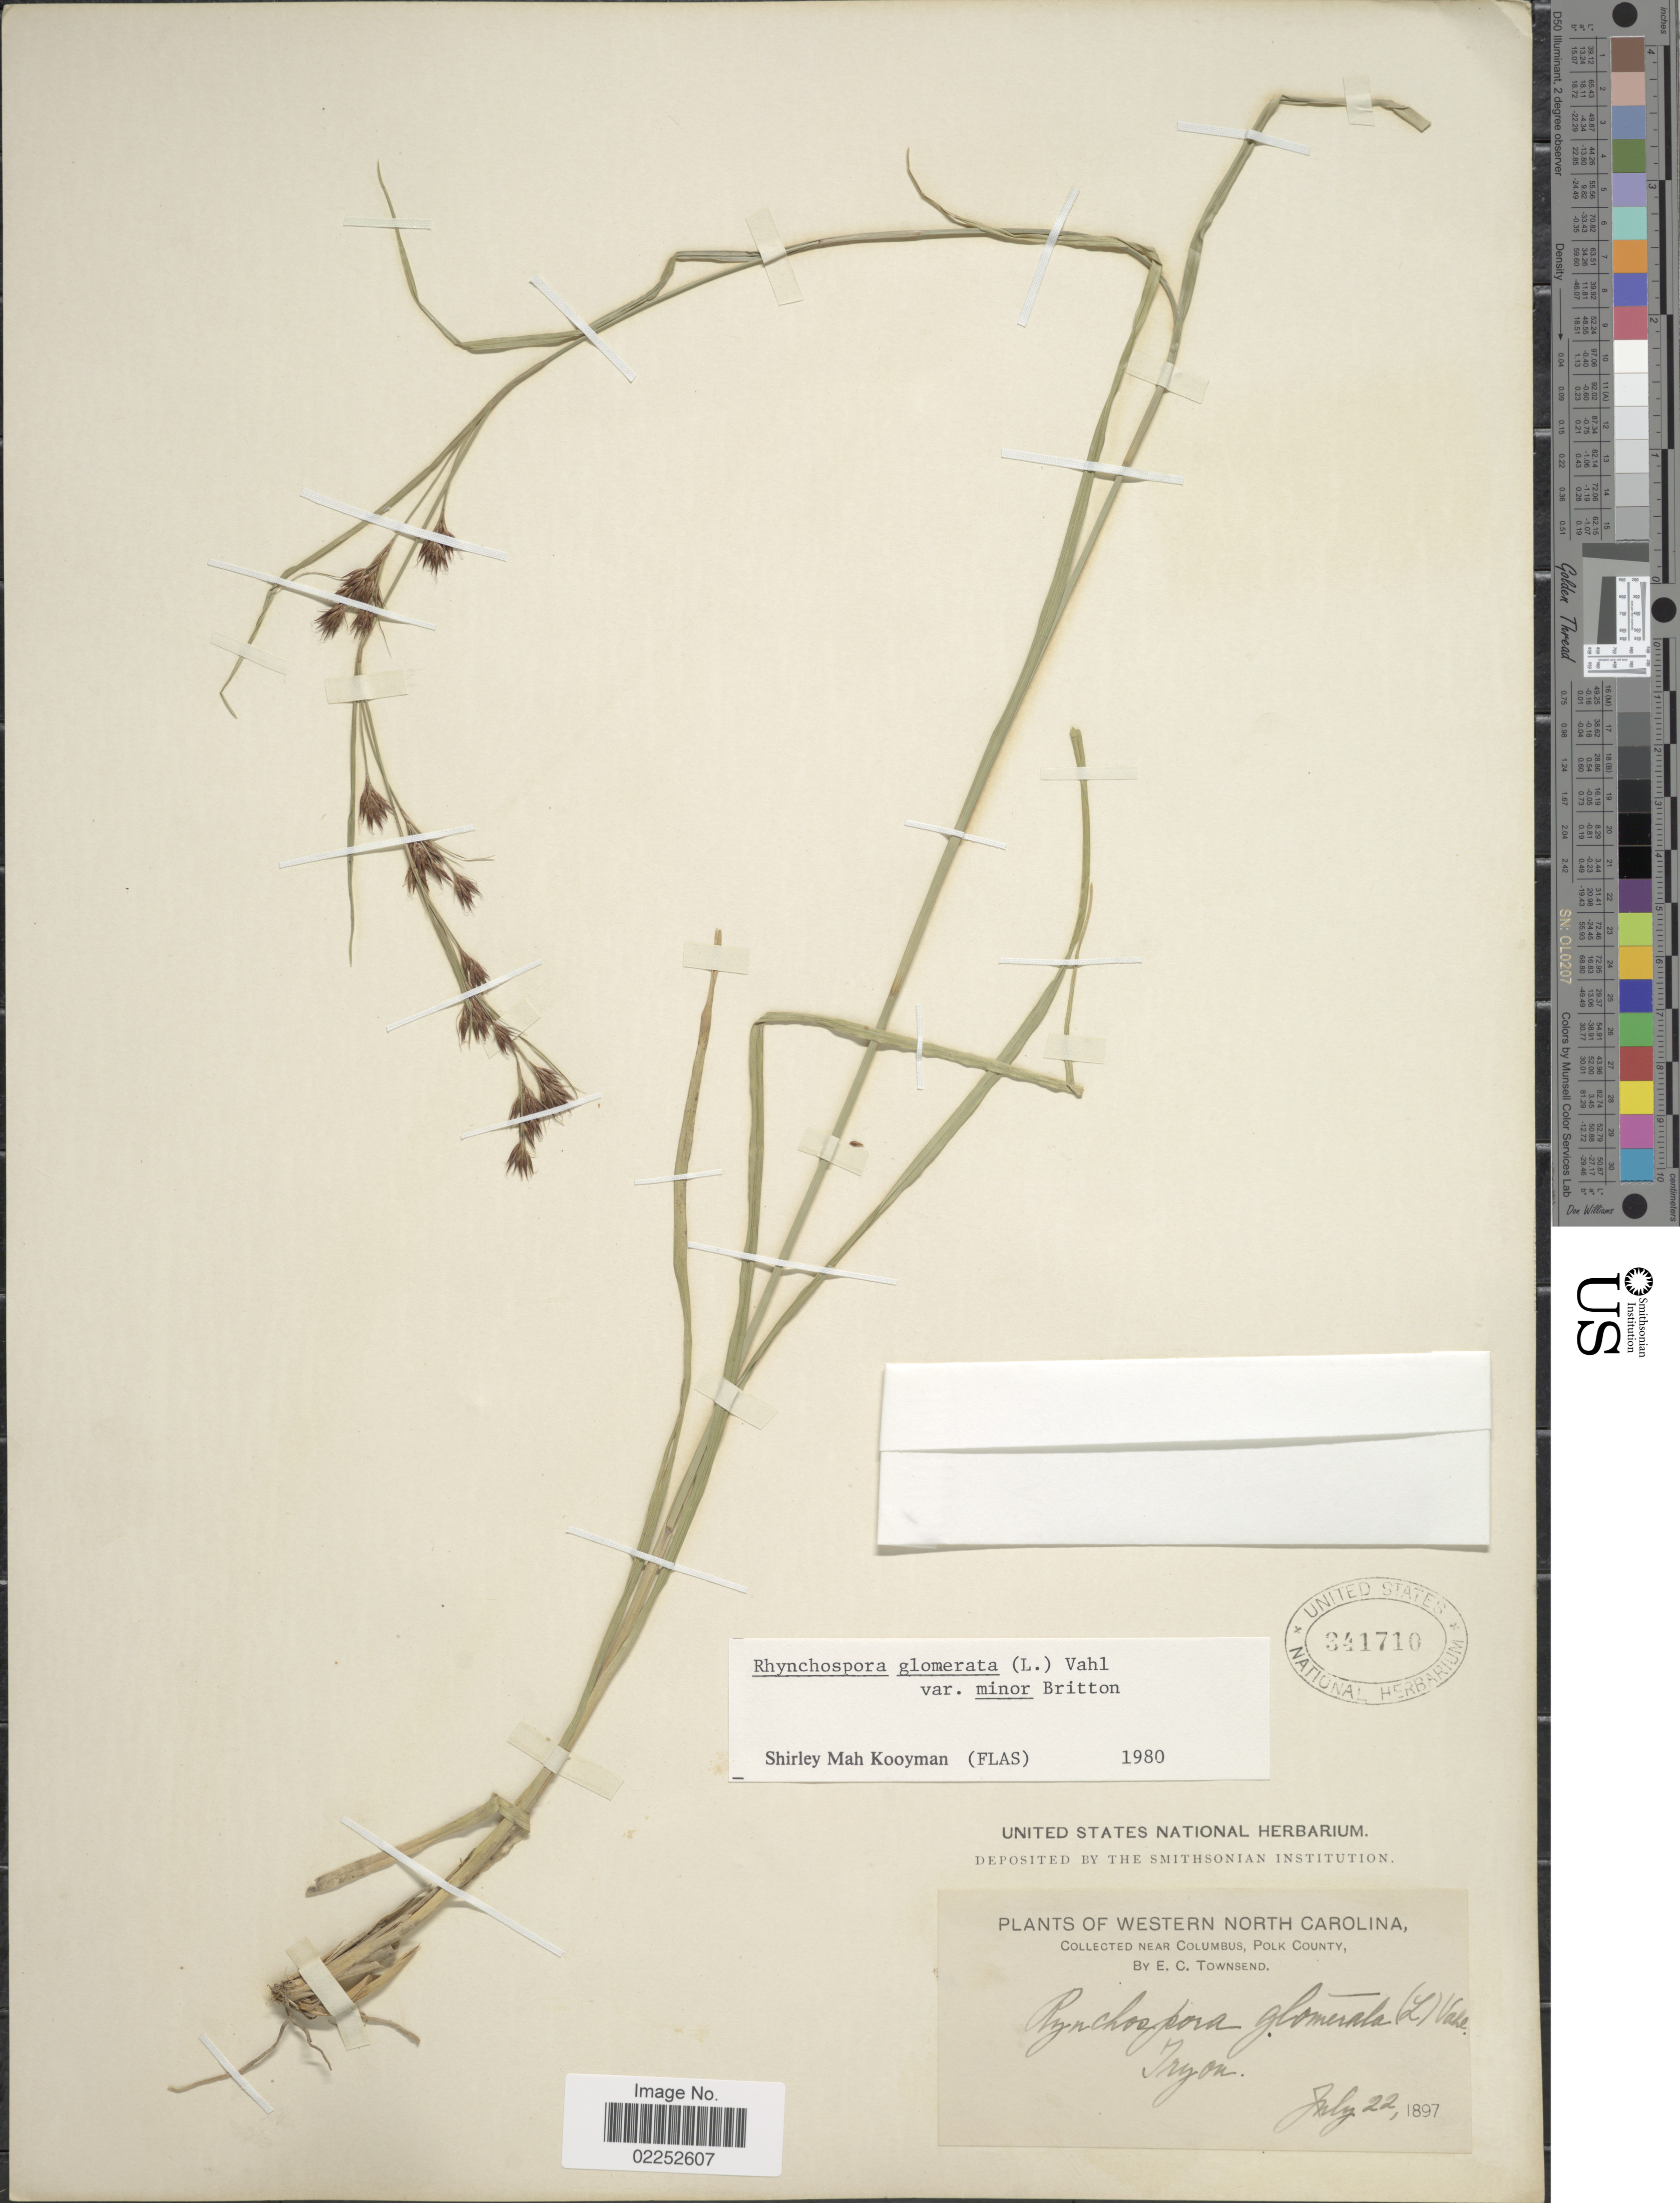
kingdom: Plantae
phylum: Tracheophyta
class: Liliopsida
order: Poales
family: Cyperaceae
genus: Rhynchospora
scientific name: Rhynchospora capitellata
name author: (Michx.) Vahl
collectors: E. C. Townsend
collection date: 1897-07-22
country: United States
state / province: North Carolina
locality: Western North Carolina, Near Columbus, Polk County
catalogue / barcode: US 341710